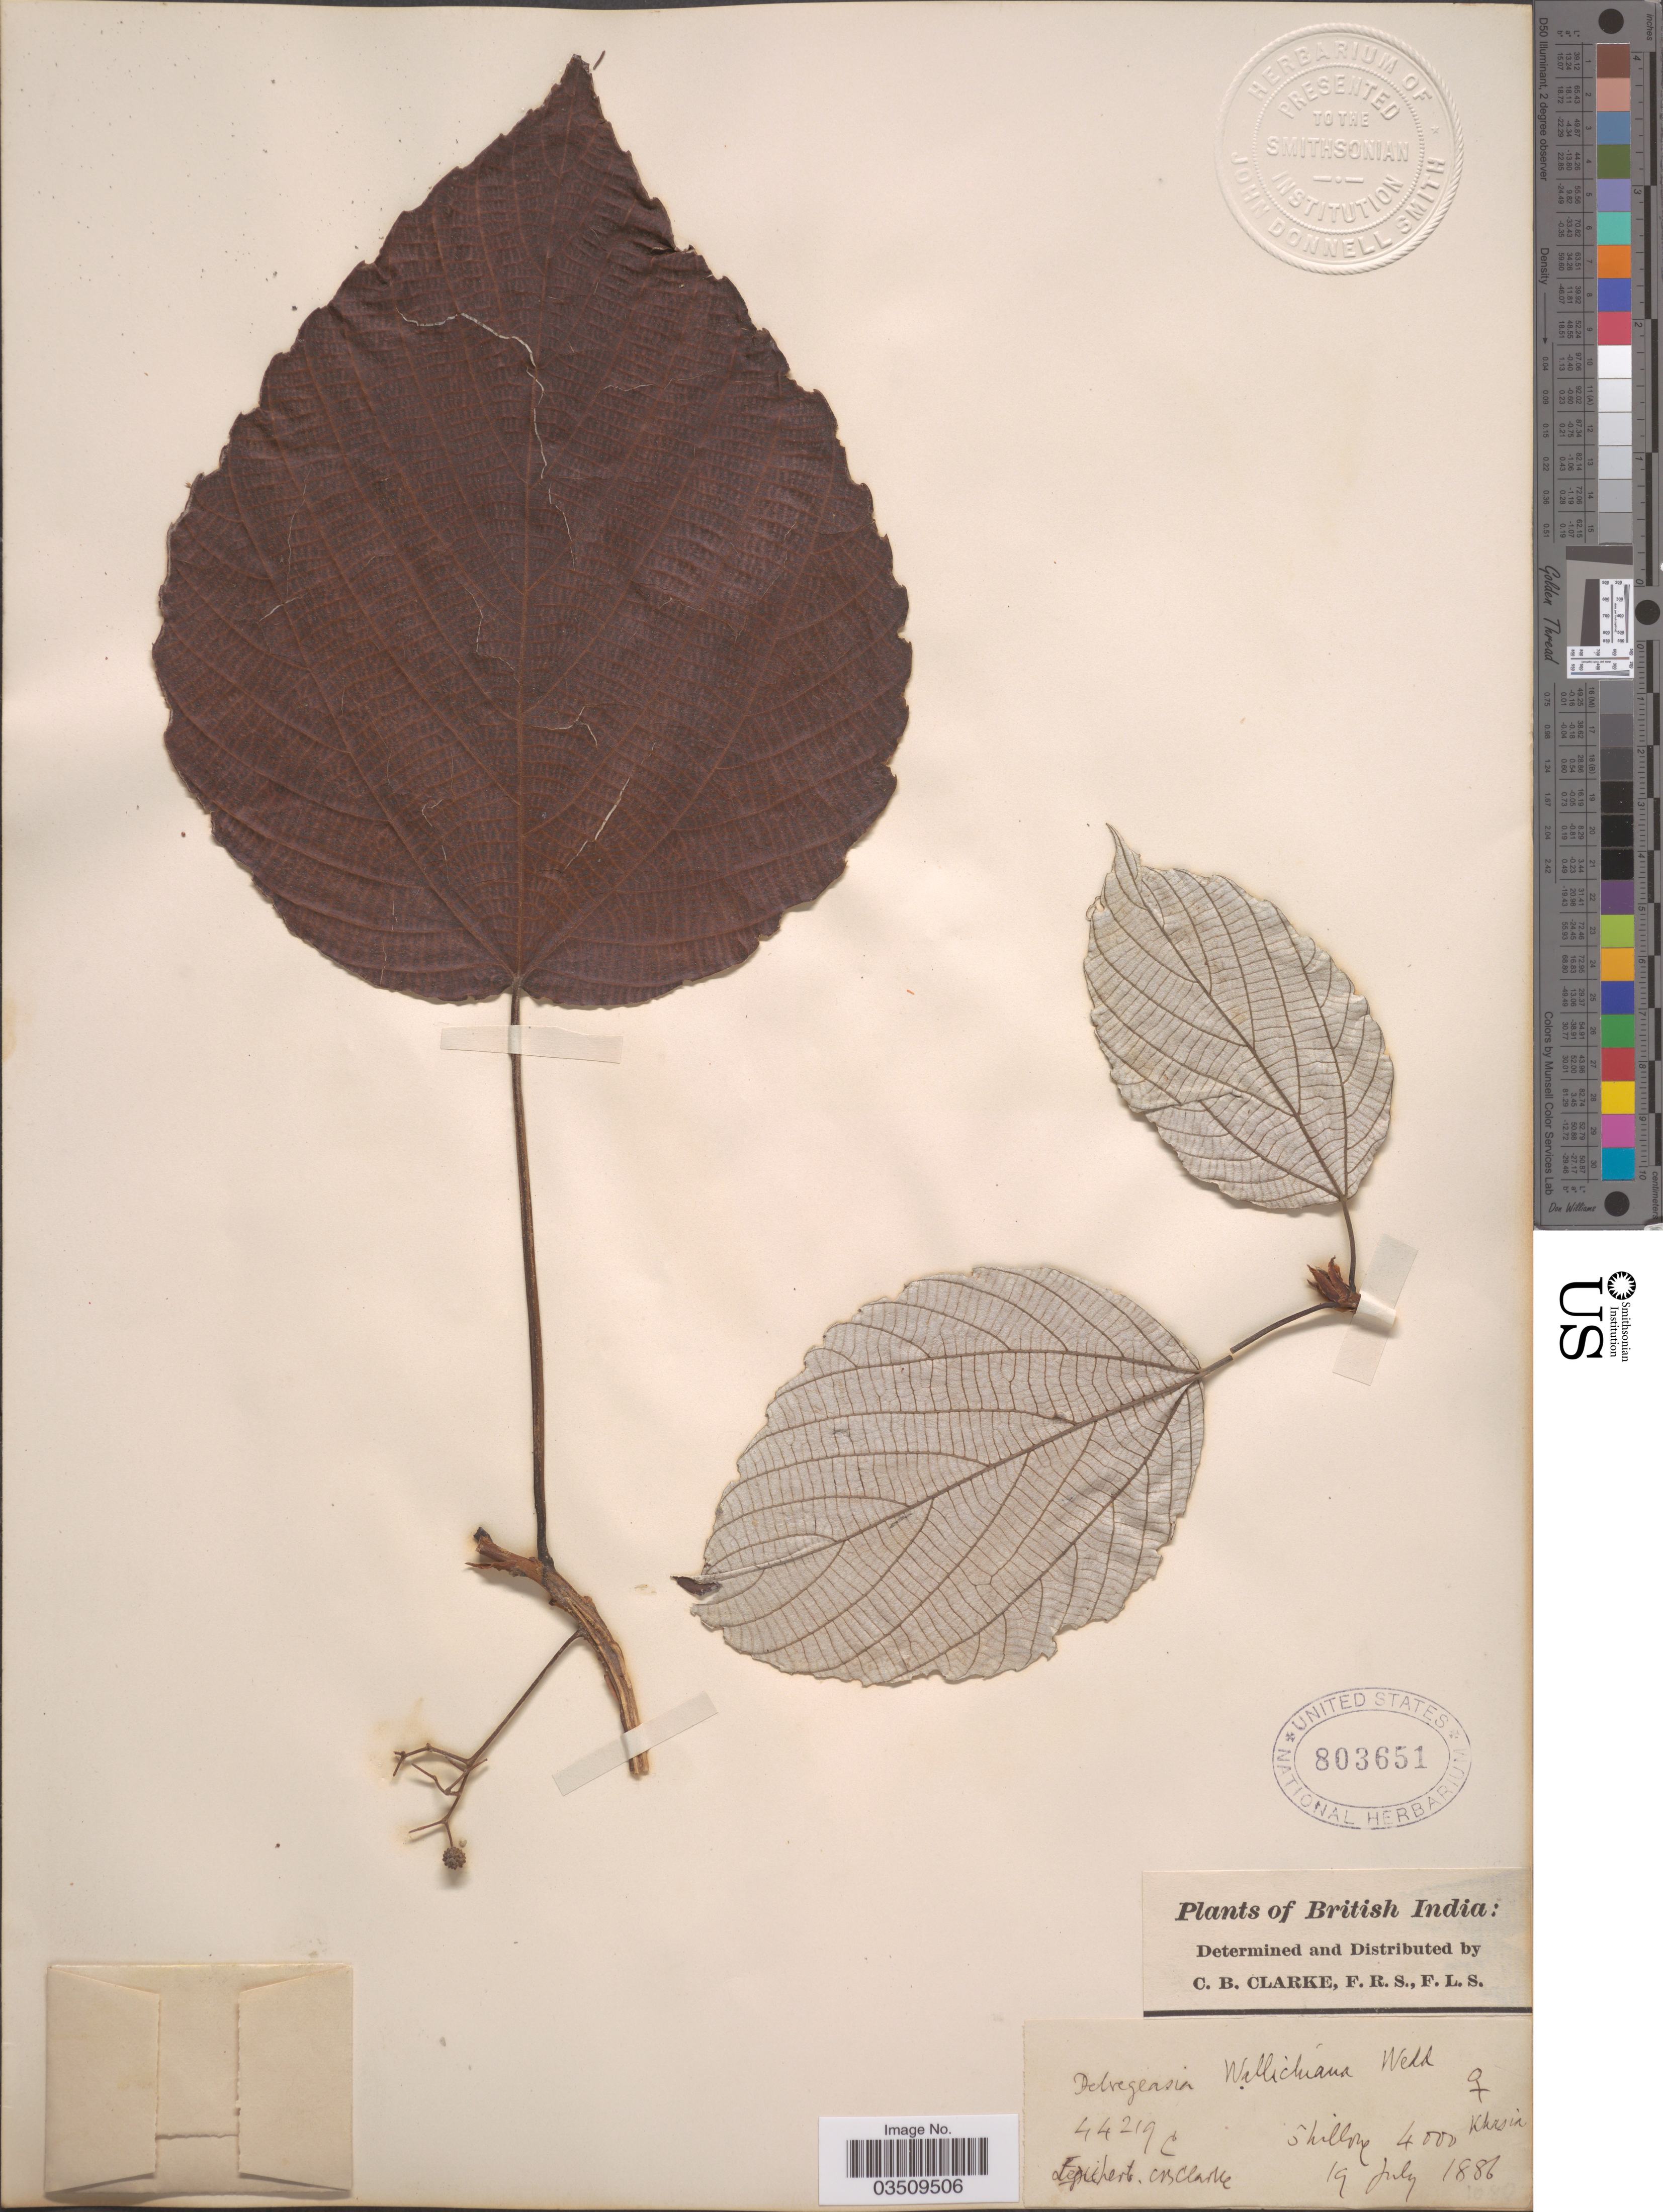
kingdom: Plantae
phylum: Tracheophyta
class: Magnoliopsida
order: Rosales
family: Urticaceae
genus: Debregeasia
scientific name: Debregeasia wallichiana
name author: (Wedd.) Wedd.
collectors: C. B. Clarke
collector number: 44219C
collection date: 1886-07-19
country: India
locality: British India, Shillong, Khasia.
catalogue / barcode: US 803651